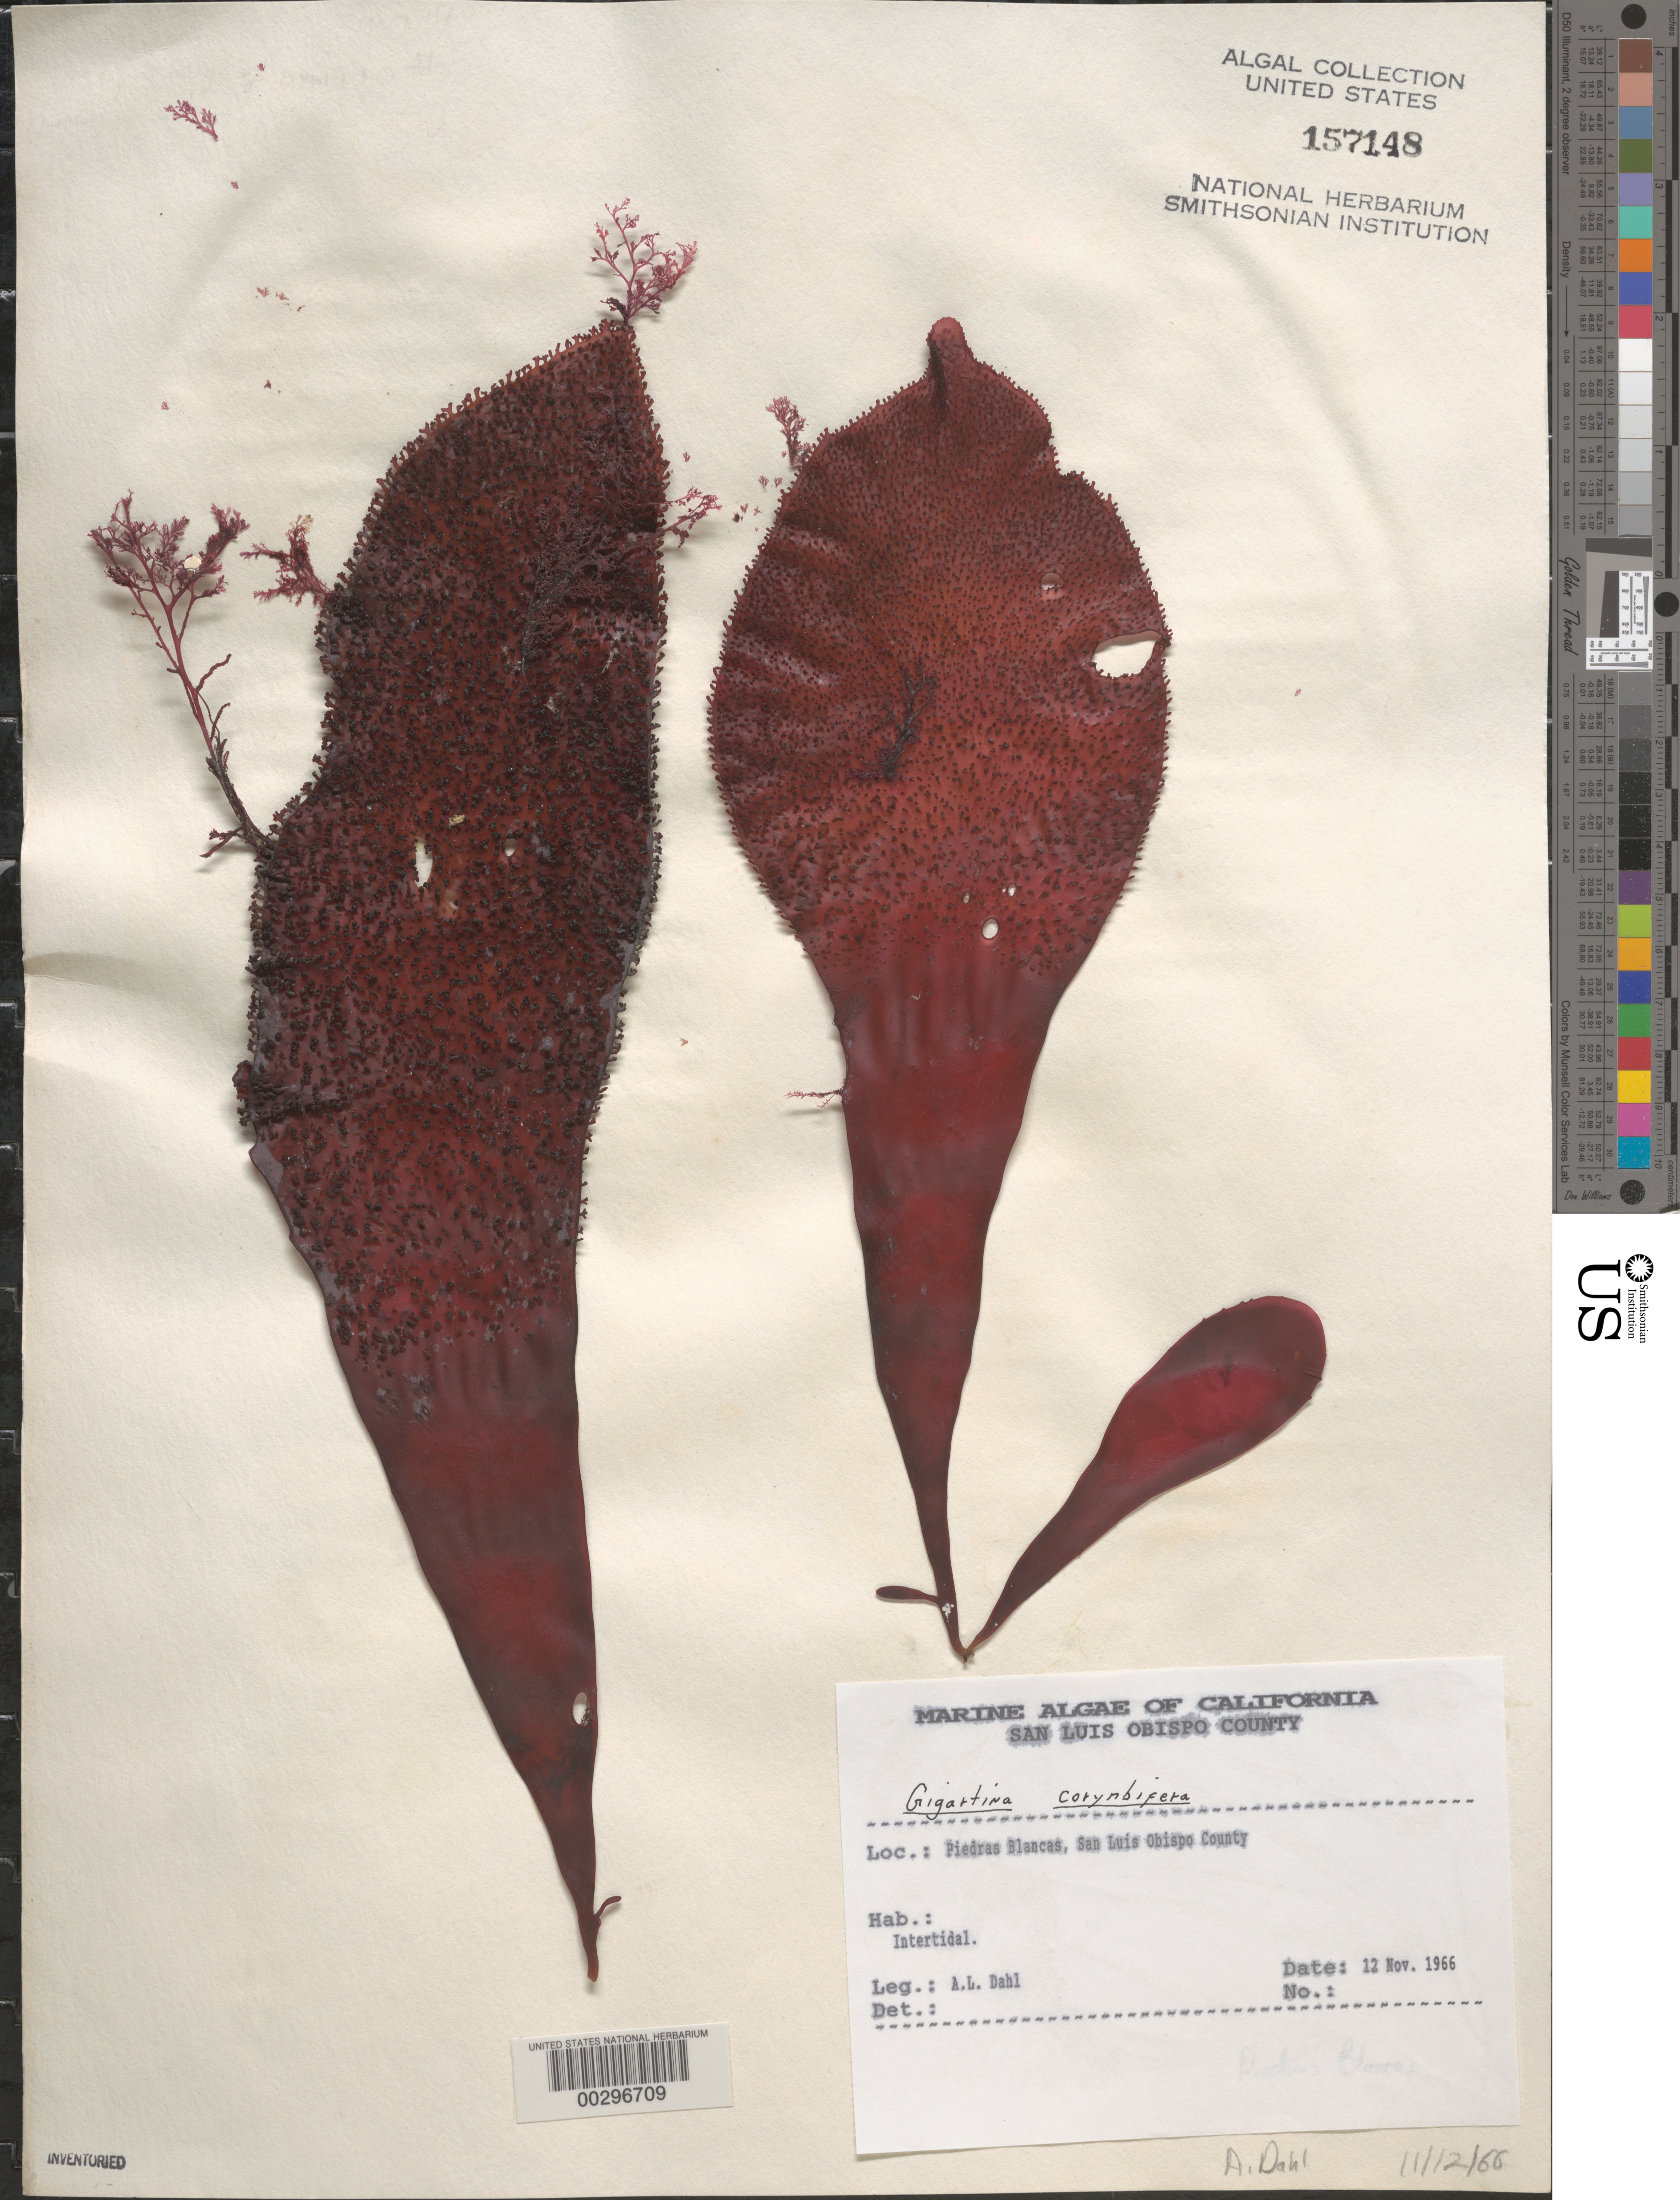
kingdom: Plantae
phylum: Rhodophyta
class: Florideophyceae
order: Gigartinales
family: Gigartinaceae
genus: Chondracanthus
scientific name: Chondracanthus corymbiferus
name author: (Kütz.) Guiry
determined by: Algae name updating Project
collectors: A. Dahl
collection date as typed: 12 Nov 1966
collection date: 1966-11-12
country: United States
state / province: California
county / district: San Luis Obispo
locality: Piedras Blancas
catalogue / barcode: US 157148